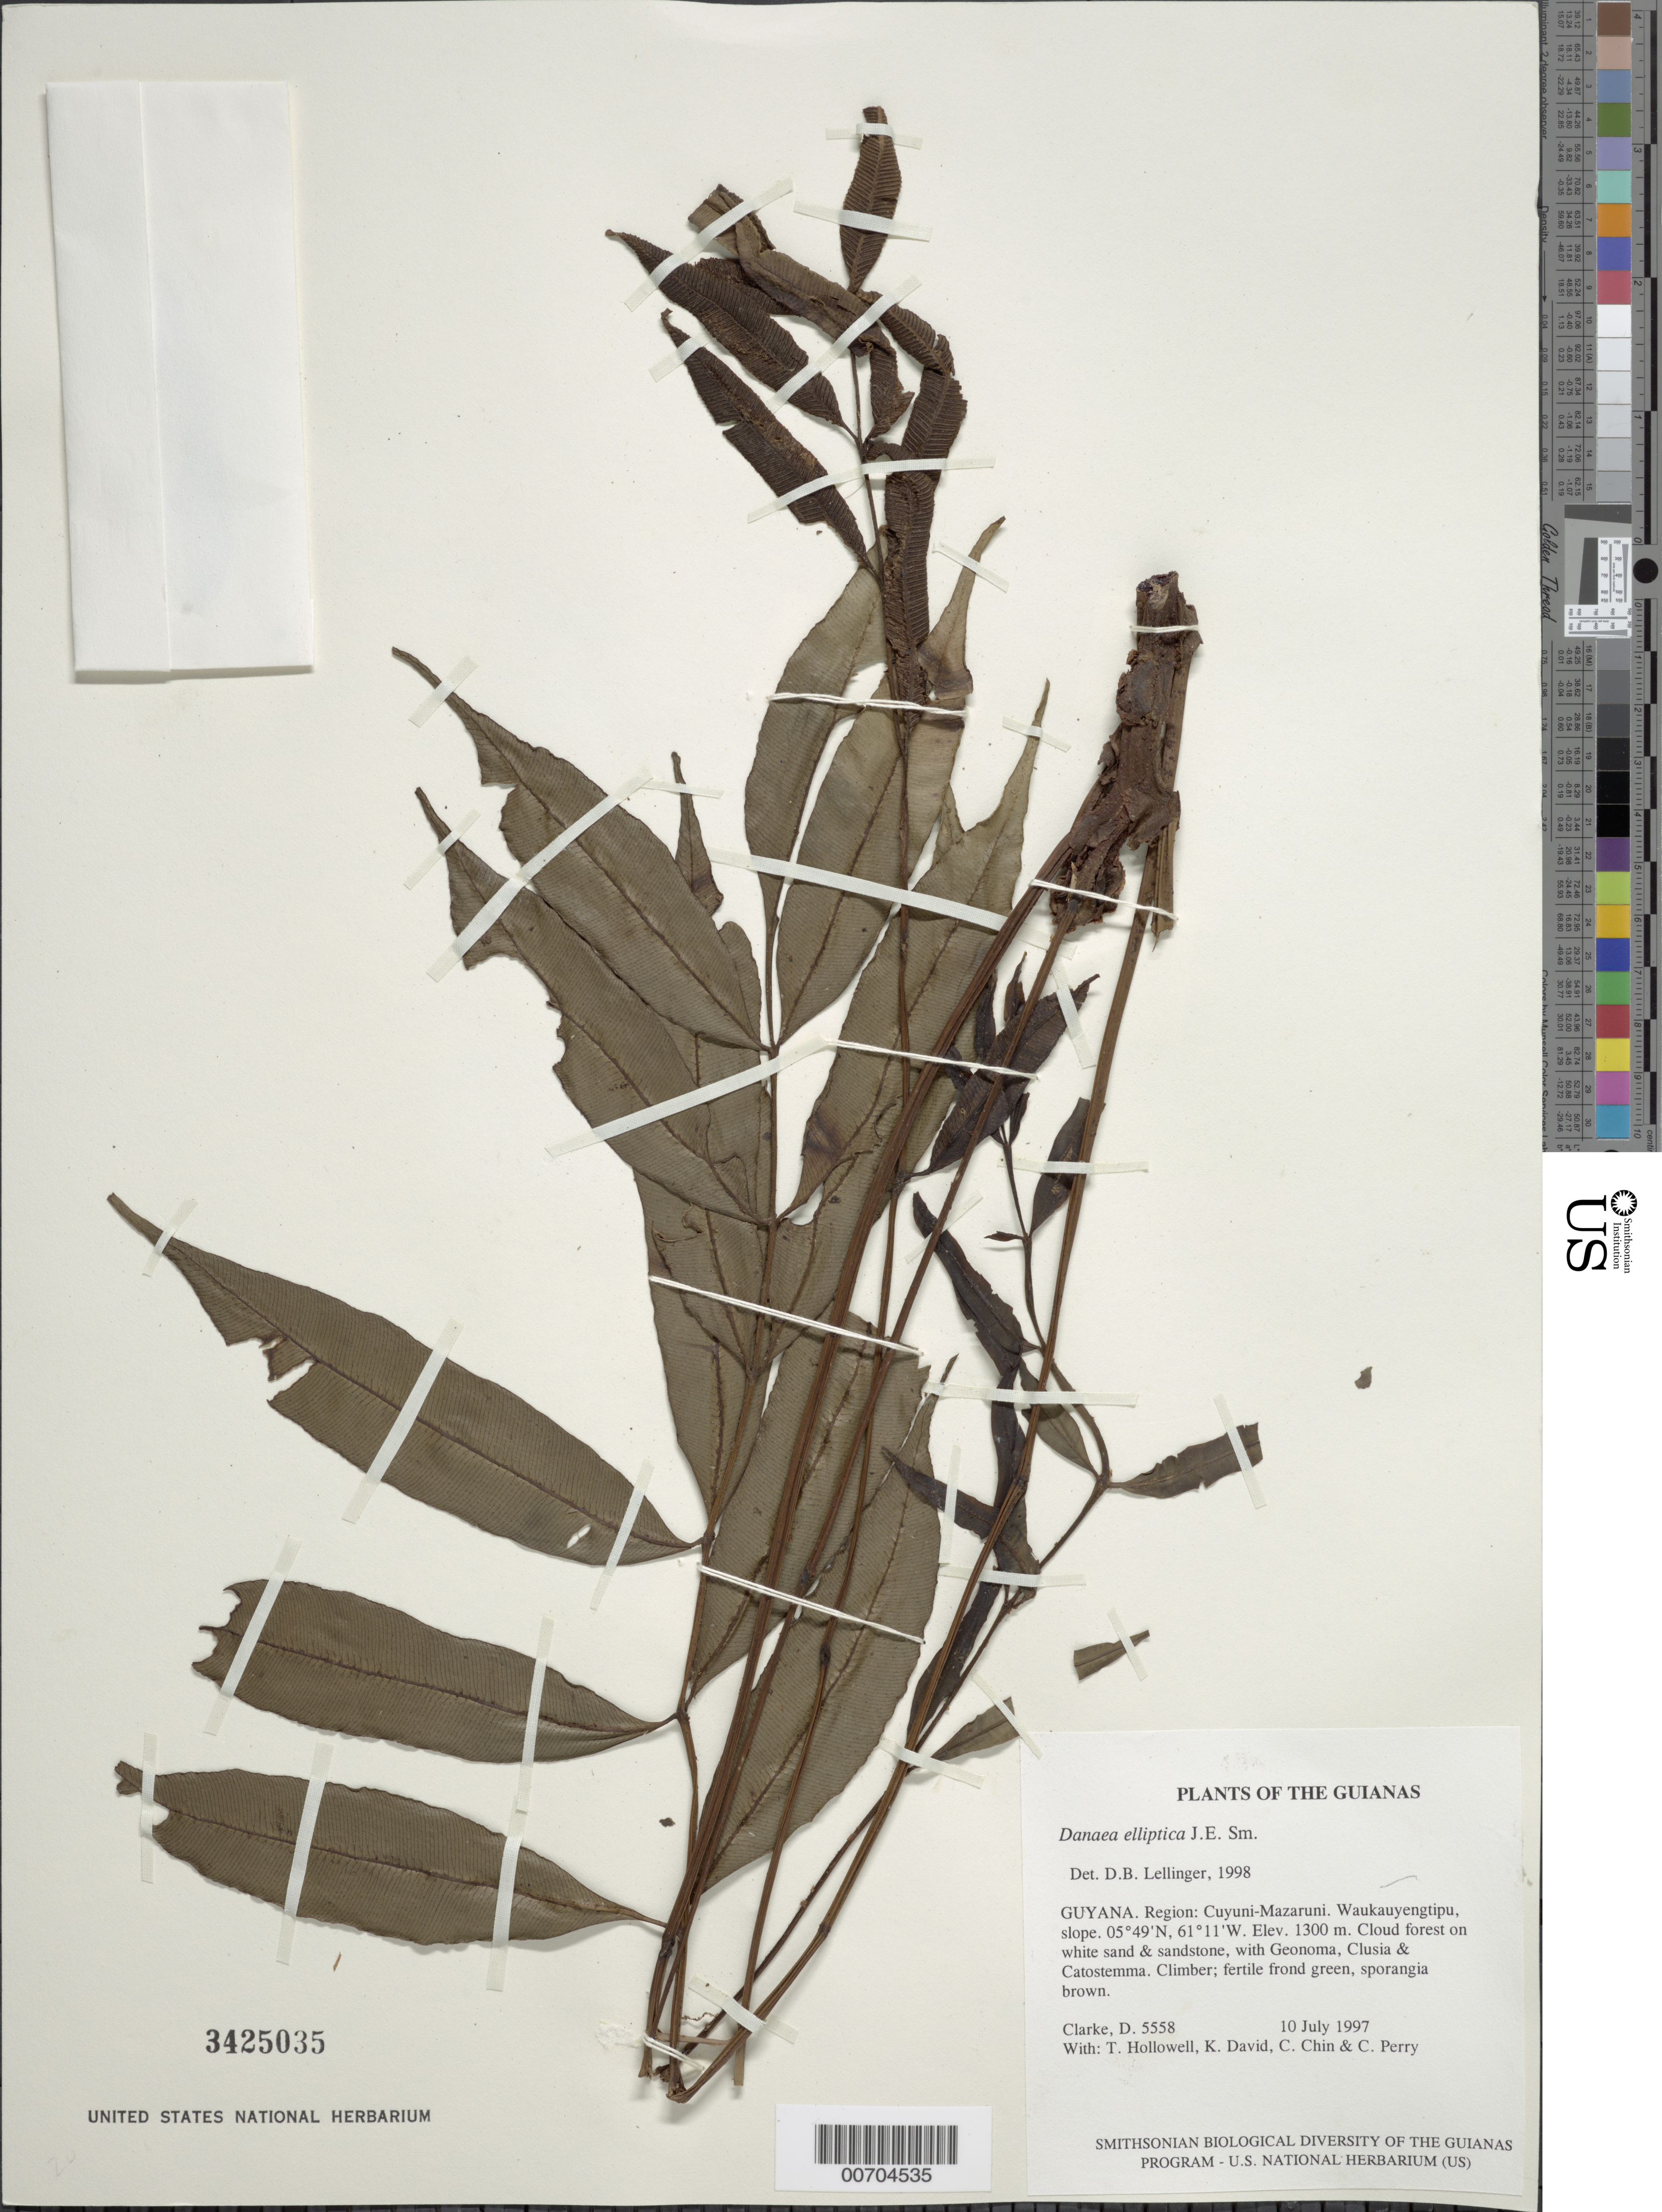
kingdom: Plantae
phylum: Tracheophyta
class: Polypodiopsida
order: Marattiales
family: Marattiaceae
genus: Danaea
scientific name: Danaea elliptica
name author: Sm.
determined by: Lellinger, David B., (BOT), Smithsonian Institution - National Museum of Natural History (UNITED STATES)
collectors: H. D. Clarke, T. Hollowell, K. David, C. Chin & C. Perry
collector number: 5558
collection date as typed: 10 July 1997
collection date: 1997-07-10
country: Guyana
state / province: Cuyuni-Mazaruni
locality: Waukauyengtipu, slope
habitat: Cloud forest on white sand & sandstone, with Geonoma, Clusia & Catostemma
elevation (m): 1300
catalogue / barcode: US 3425035